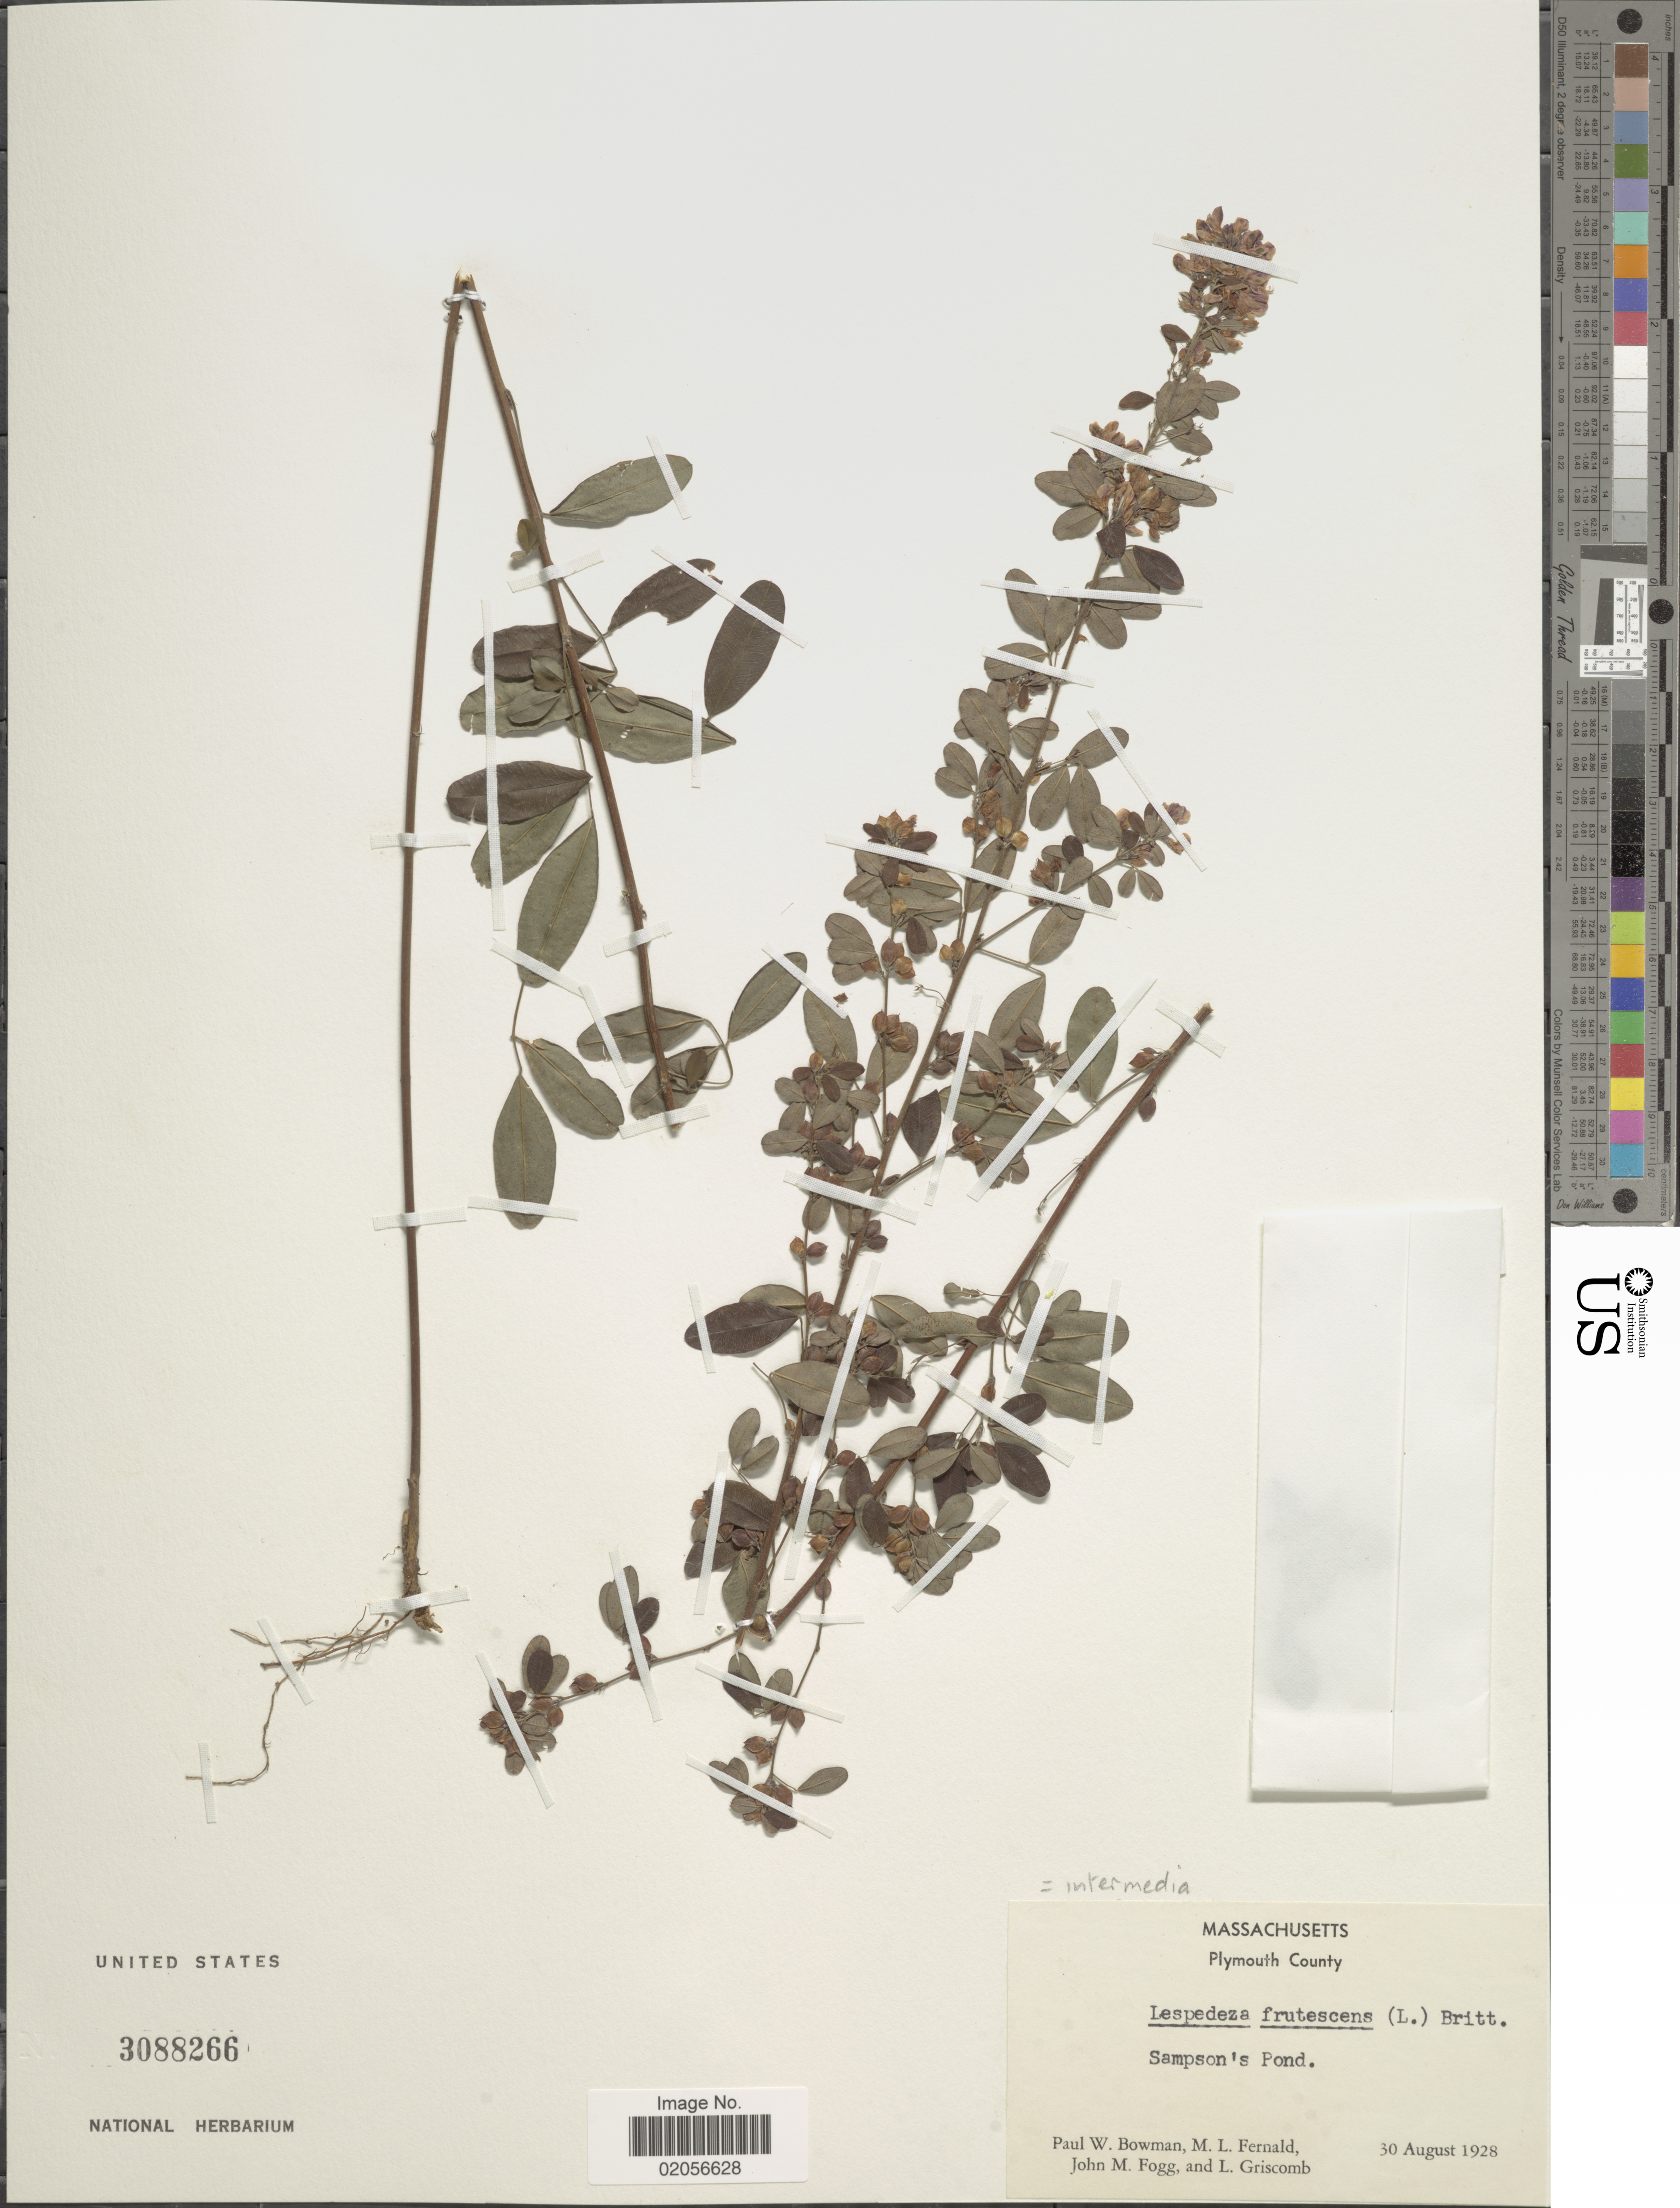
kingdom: Plantae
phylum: Tracheophyta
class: Magnoliopsida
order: Fabales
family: Fabaceae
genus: Lespedeza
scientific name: Lespedeza intermedia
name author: (S. Watson) Britton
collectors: P. Bowman, M. L. Fernald, J. Fogg & L. Griscom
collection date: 1928-08-30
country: United States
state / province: Massachusetts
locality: Sampson's Pond, Plymouth County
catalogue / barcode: US 3088266